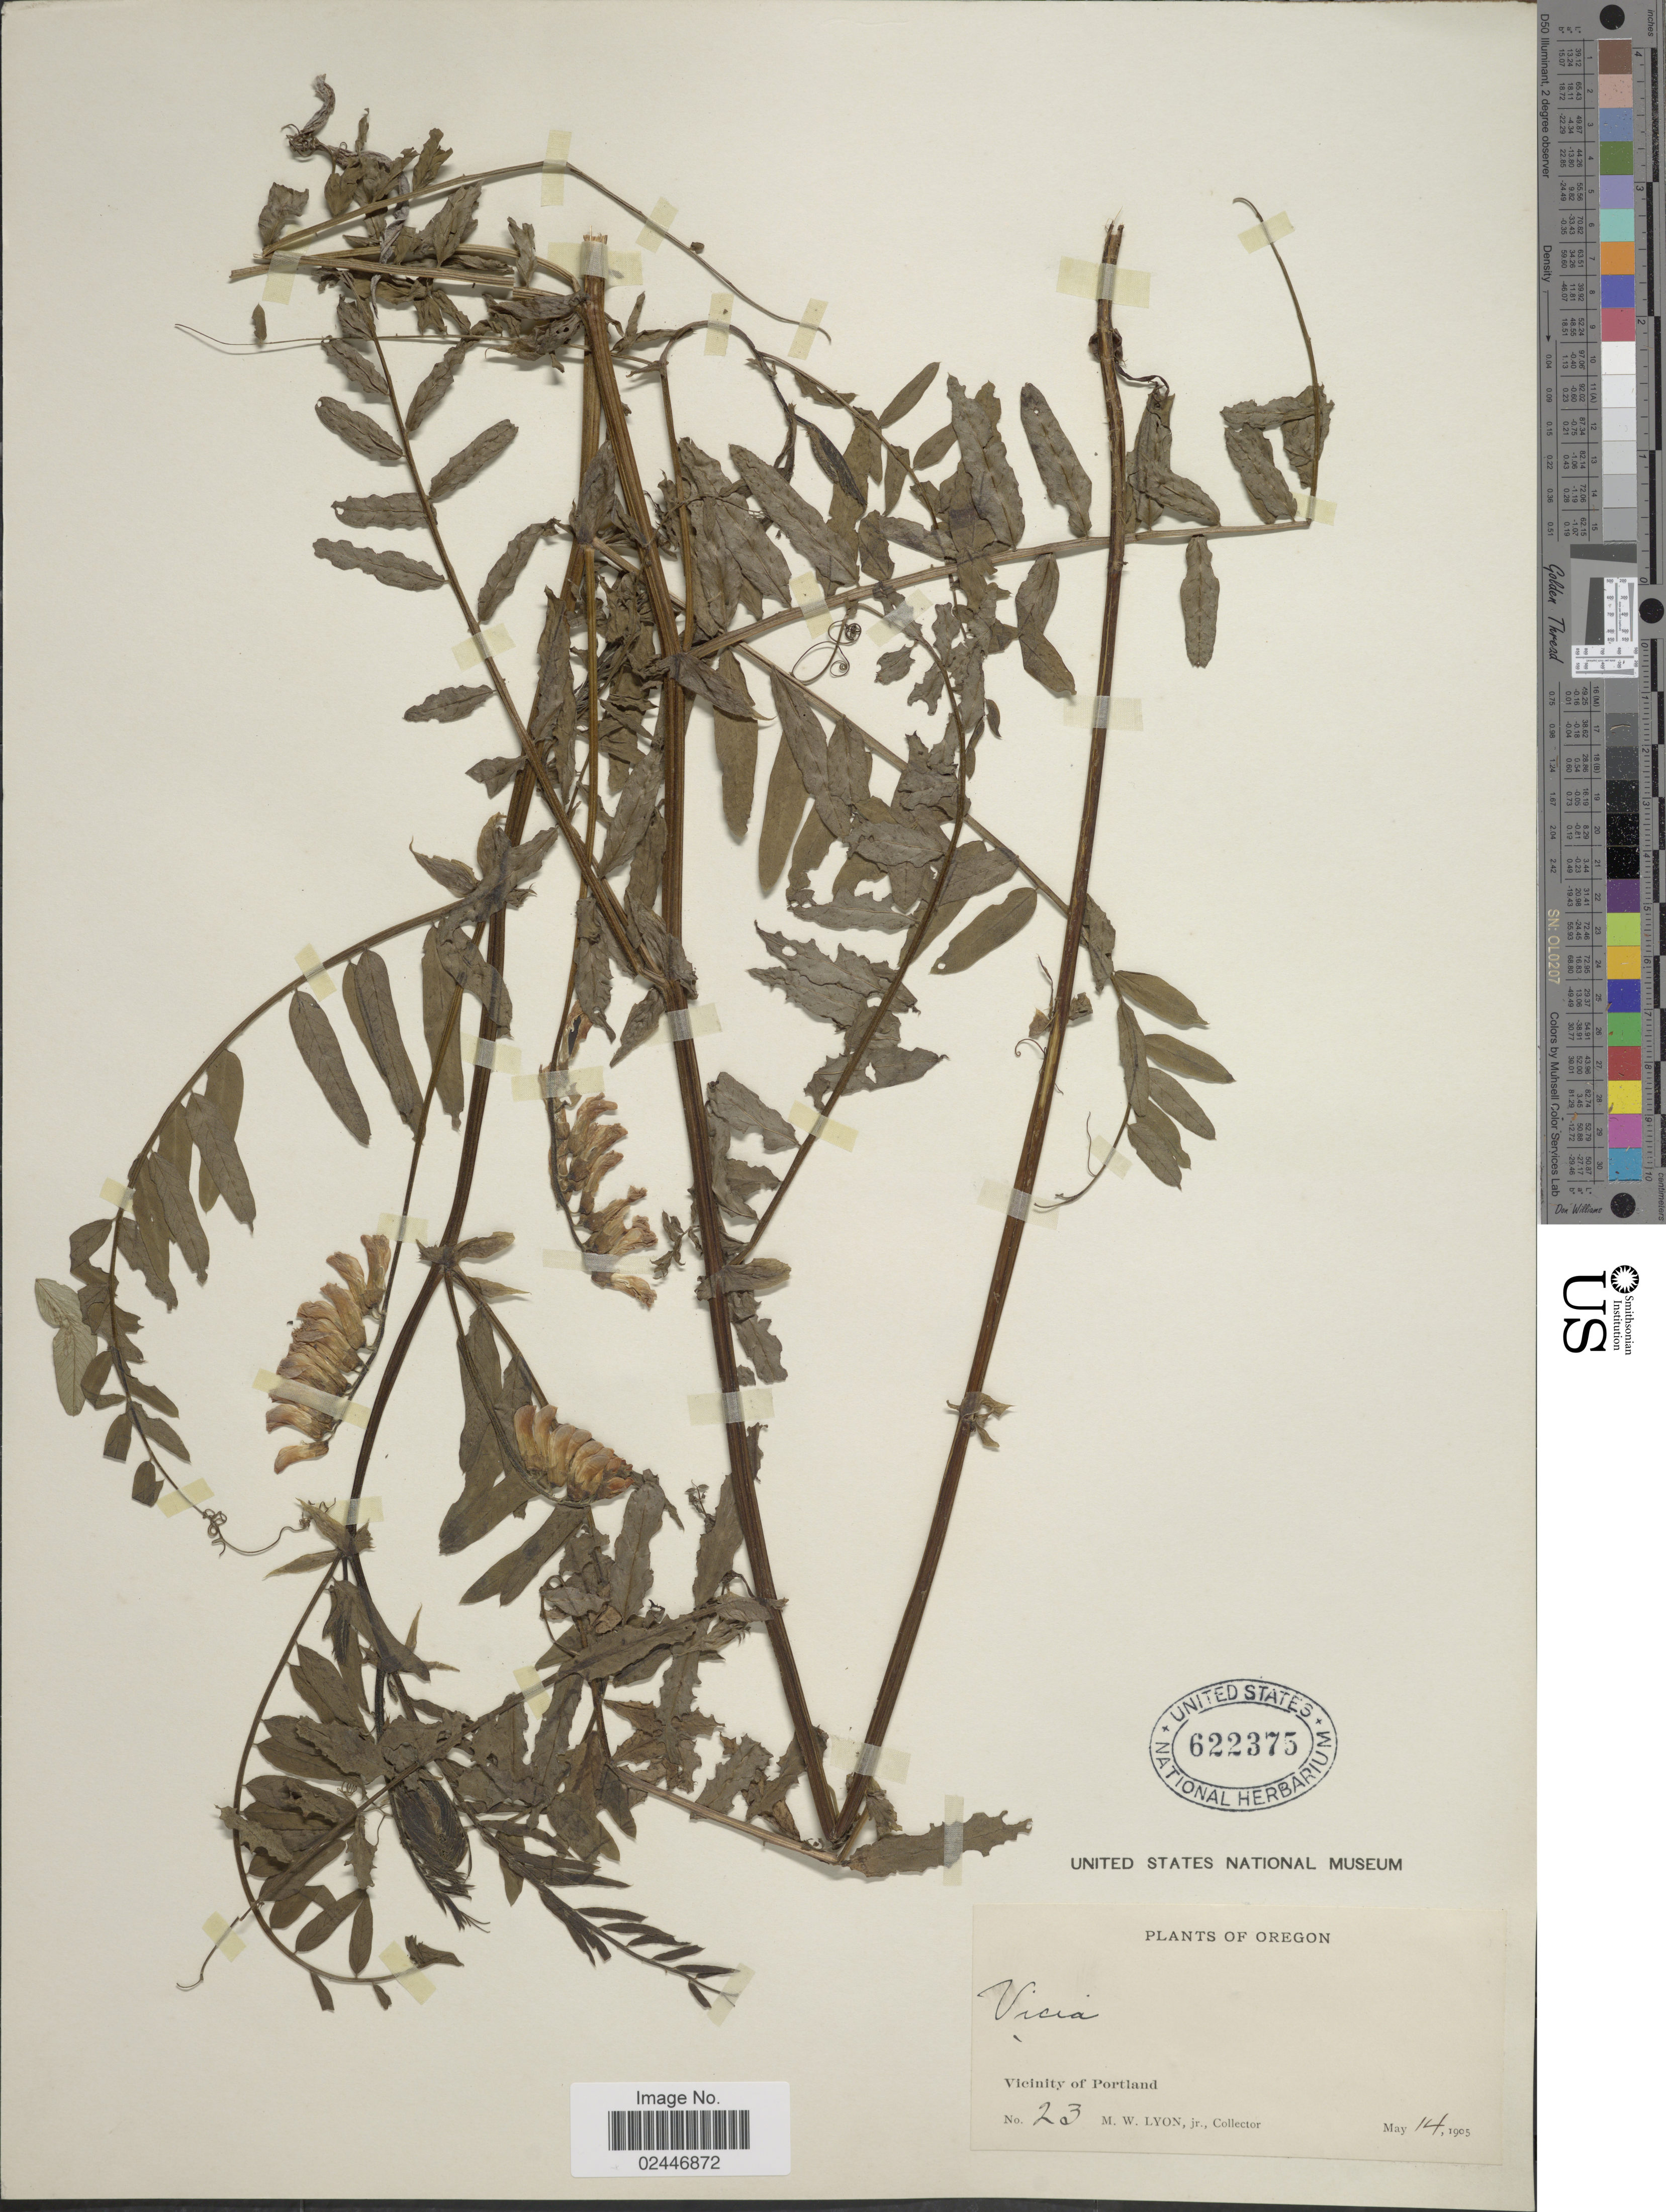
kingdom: Plantae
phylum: Tracheophyta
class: Magnoliopsida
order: Fabales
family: Fabaceae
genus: Vicia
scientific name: Vicia sp.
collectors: M. W. Lyon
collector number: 23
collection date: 1905-05-14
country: United States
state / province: Oregon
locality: Vicinity of Portland.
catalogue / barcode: US 622375